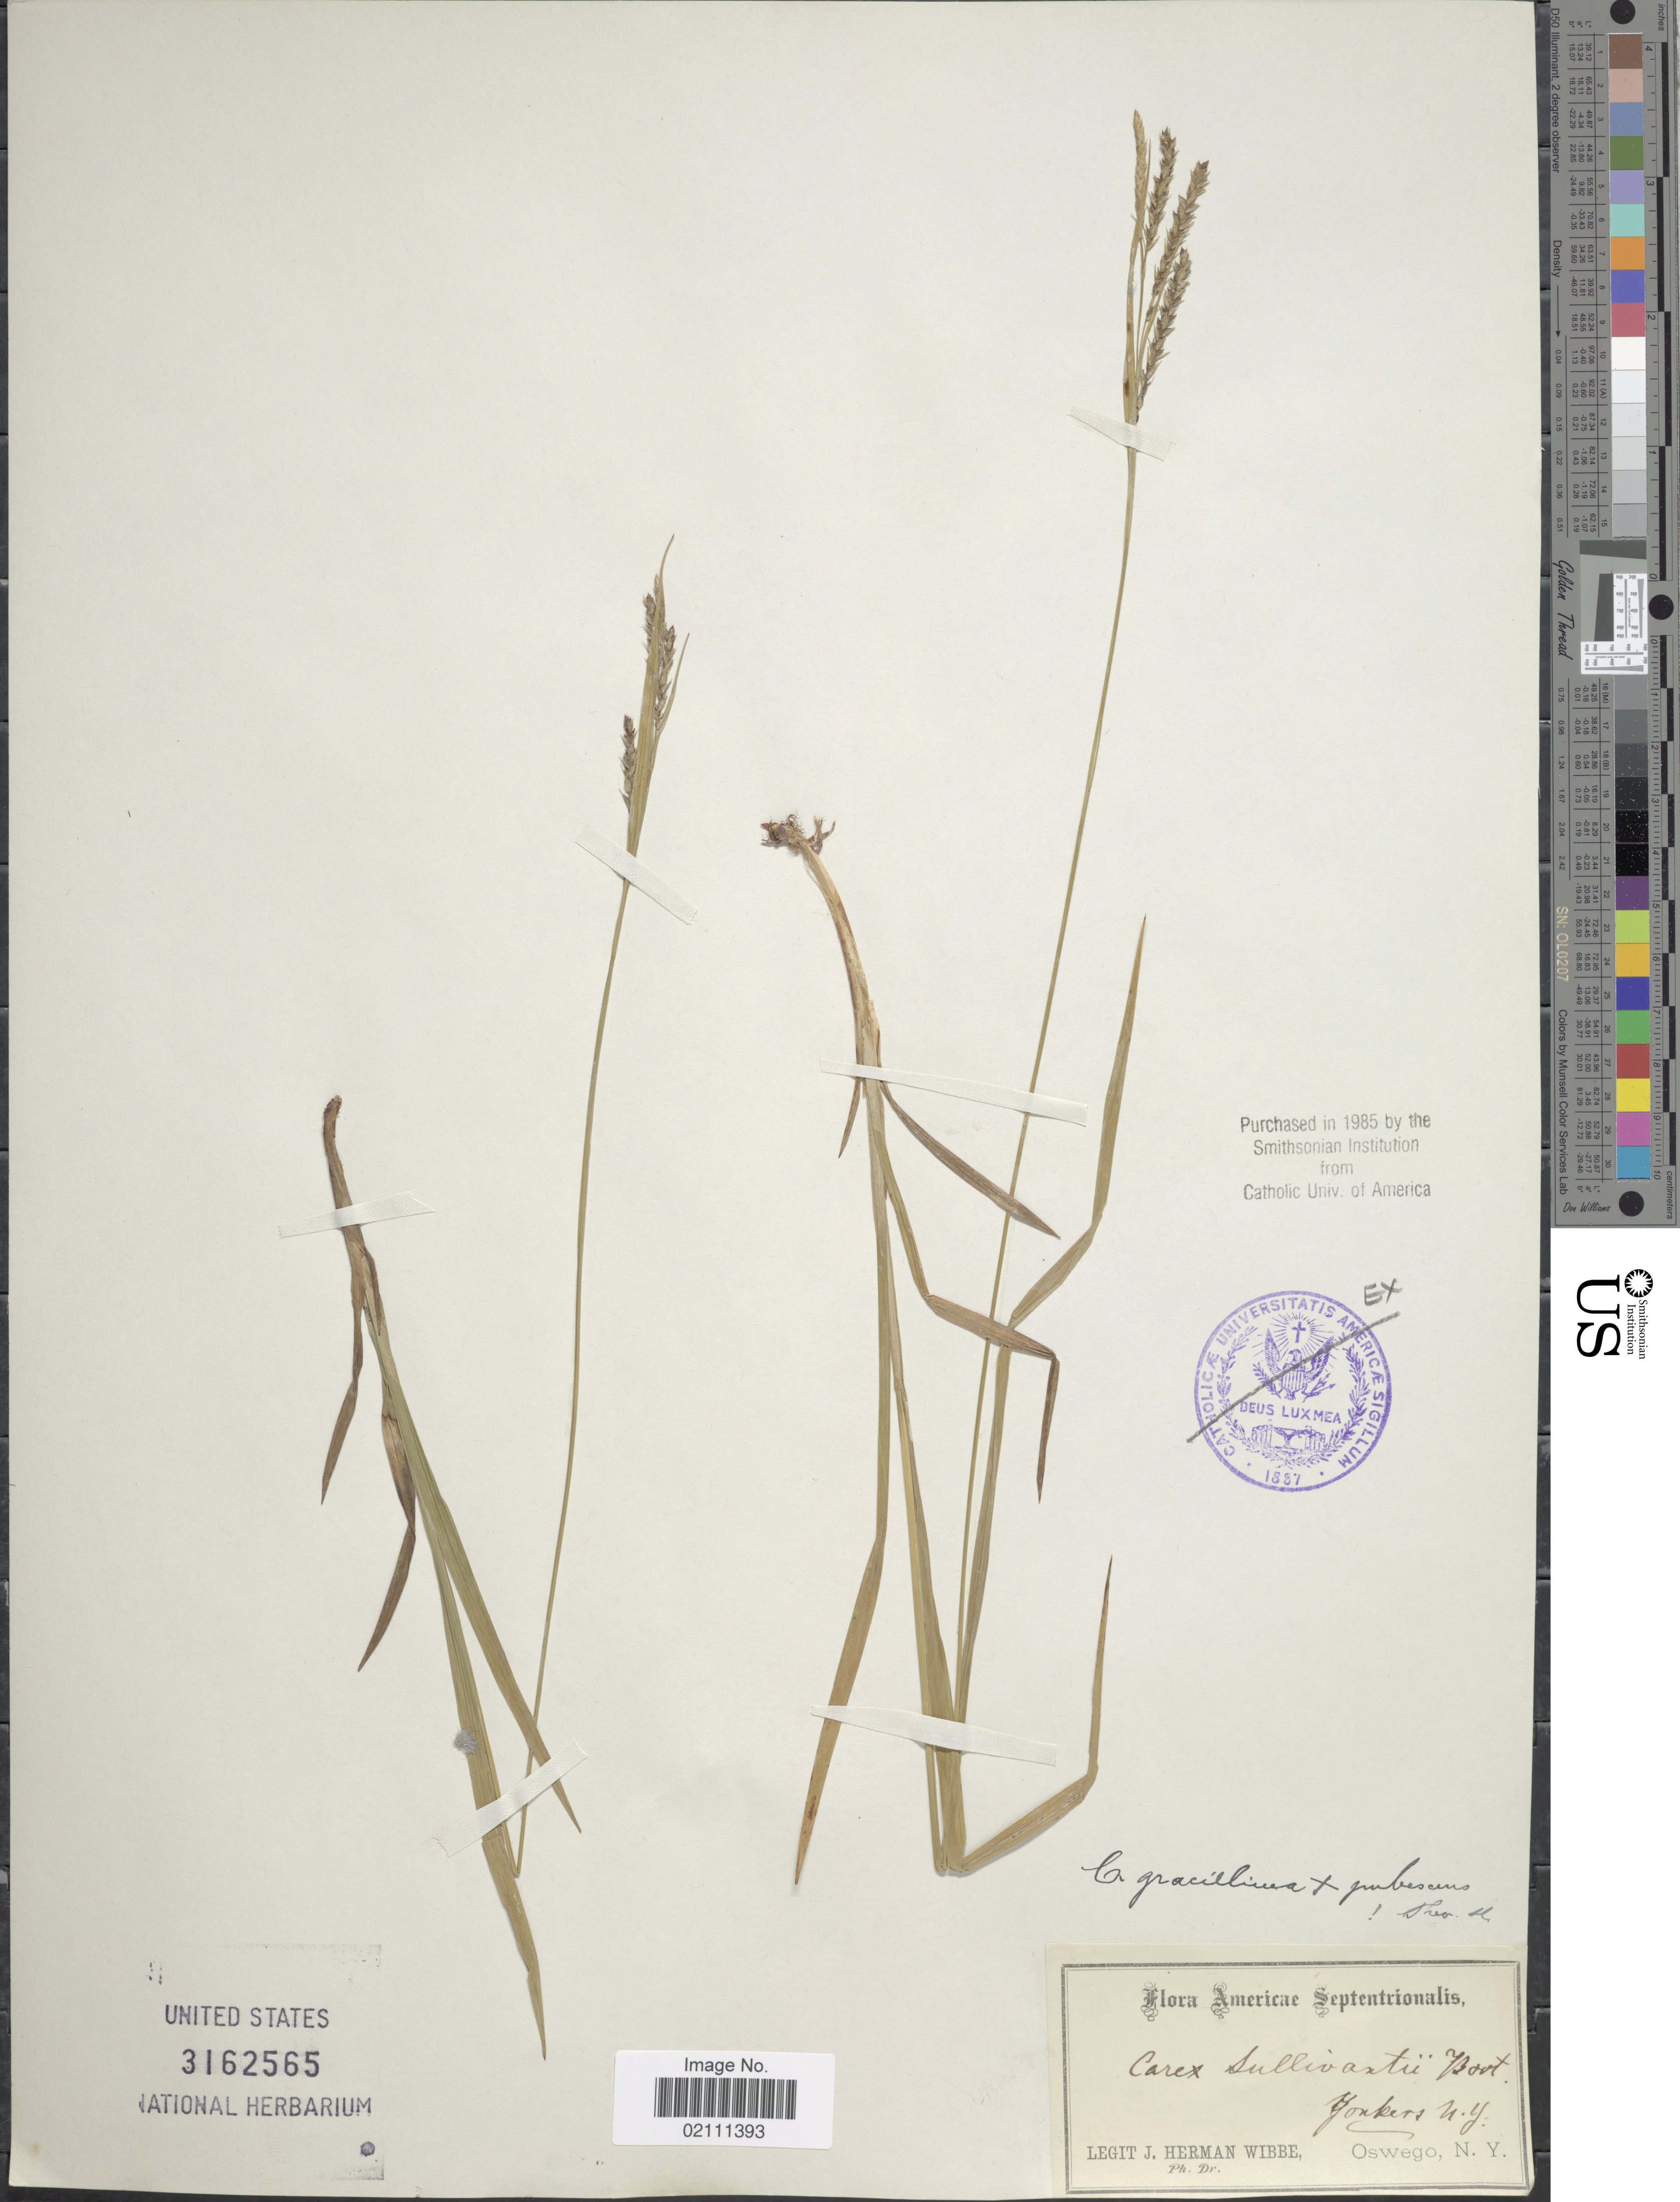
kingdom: Plantae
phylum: Tracheophyta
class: Liliopsida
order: Poales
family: Cyperaceae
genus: Carex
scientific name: Carex gracillima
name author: Schwein.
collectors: J. Wibbe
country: United States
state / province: New York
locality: Yonkers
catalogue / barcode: US 3162565